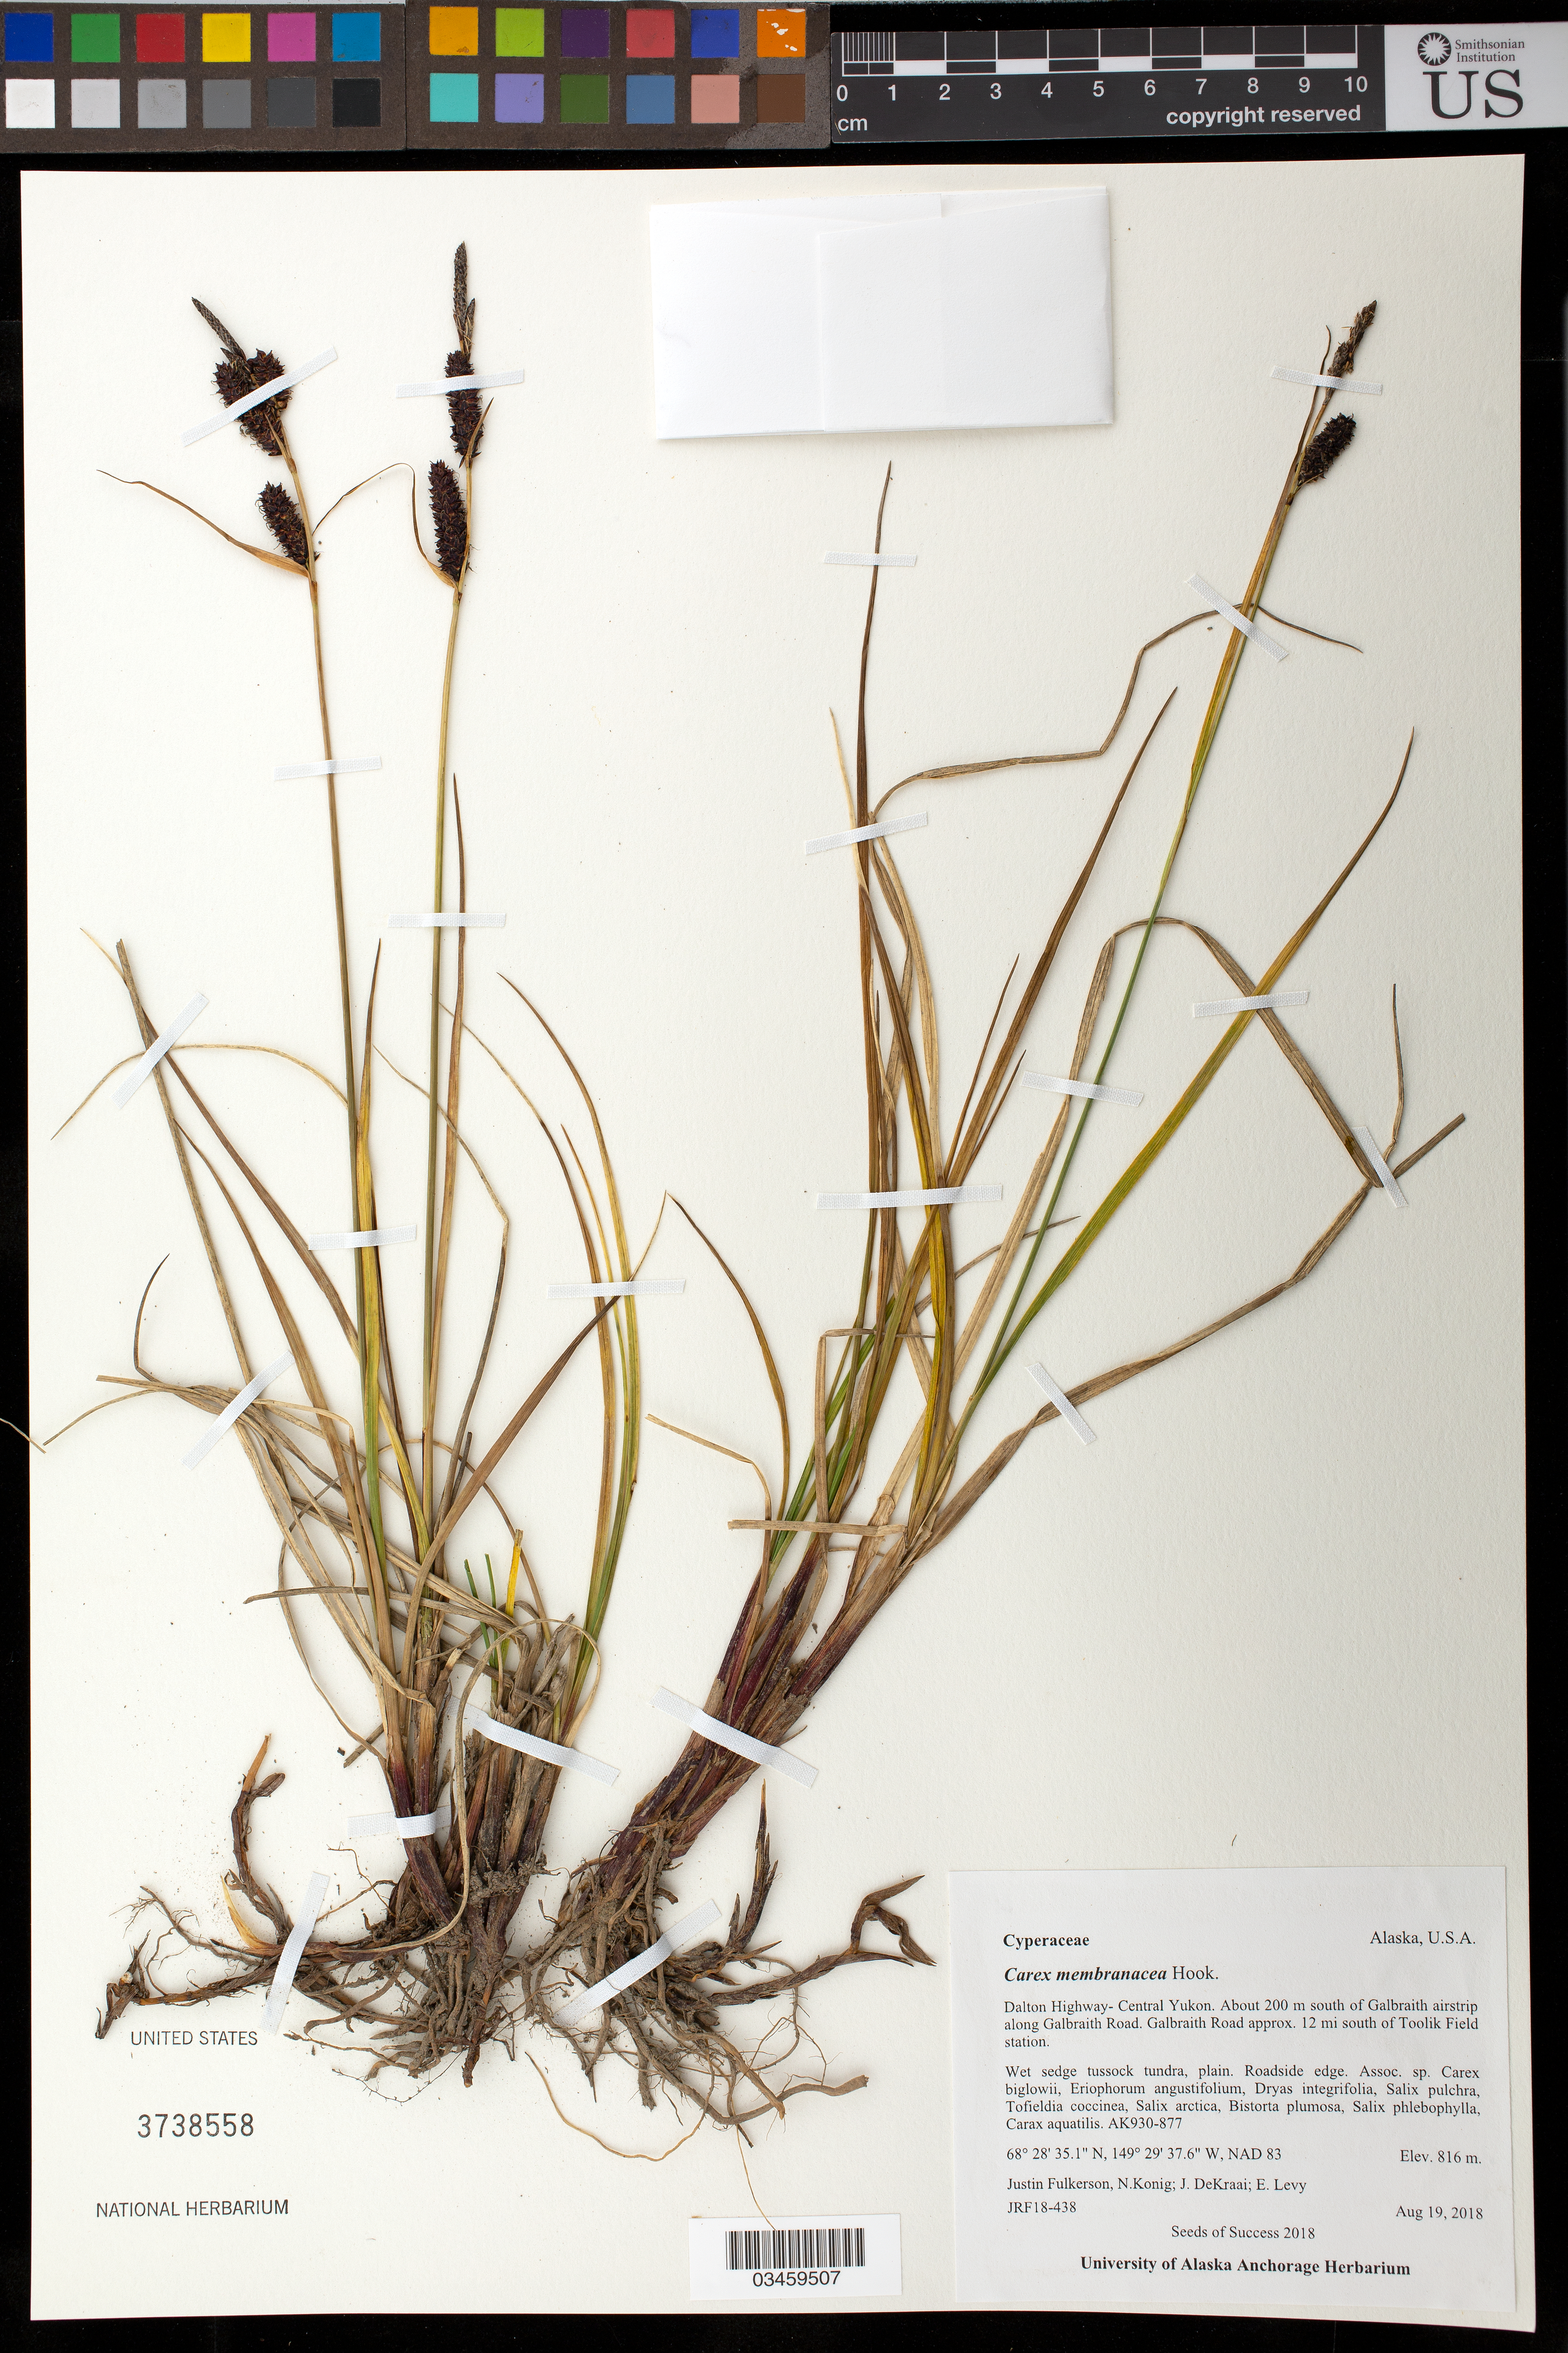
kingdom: Plantae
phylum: Tracheophyta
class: Liliopsida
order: Poales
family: Cyperaceae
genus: Carex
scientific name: Carex membranacea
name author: Hook.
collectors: J. Fulkerson, N. Konig, E. Levy & J. Dekraai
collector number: JRF18-438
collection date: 2018-08-19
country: United States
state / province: Alaska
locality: Dalton Hwy-Central Yukon, 200 m S of Galbraith airstrip along Galbraith Road, 12 mi S of Toolik Field station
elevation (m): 816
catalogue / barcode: US 3738558